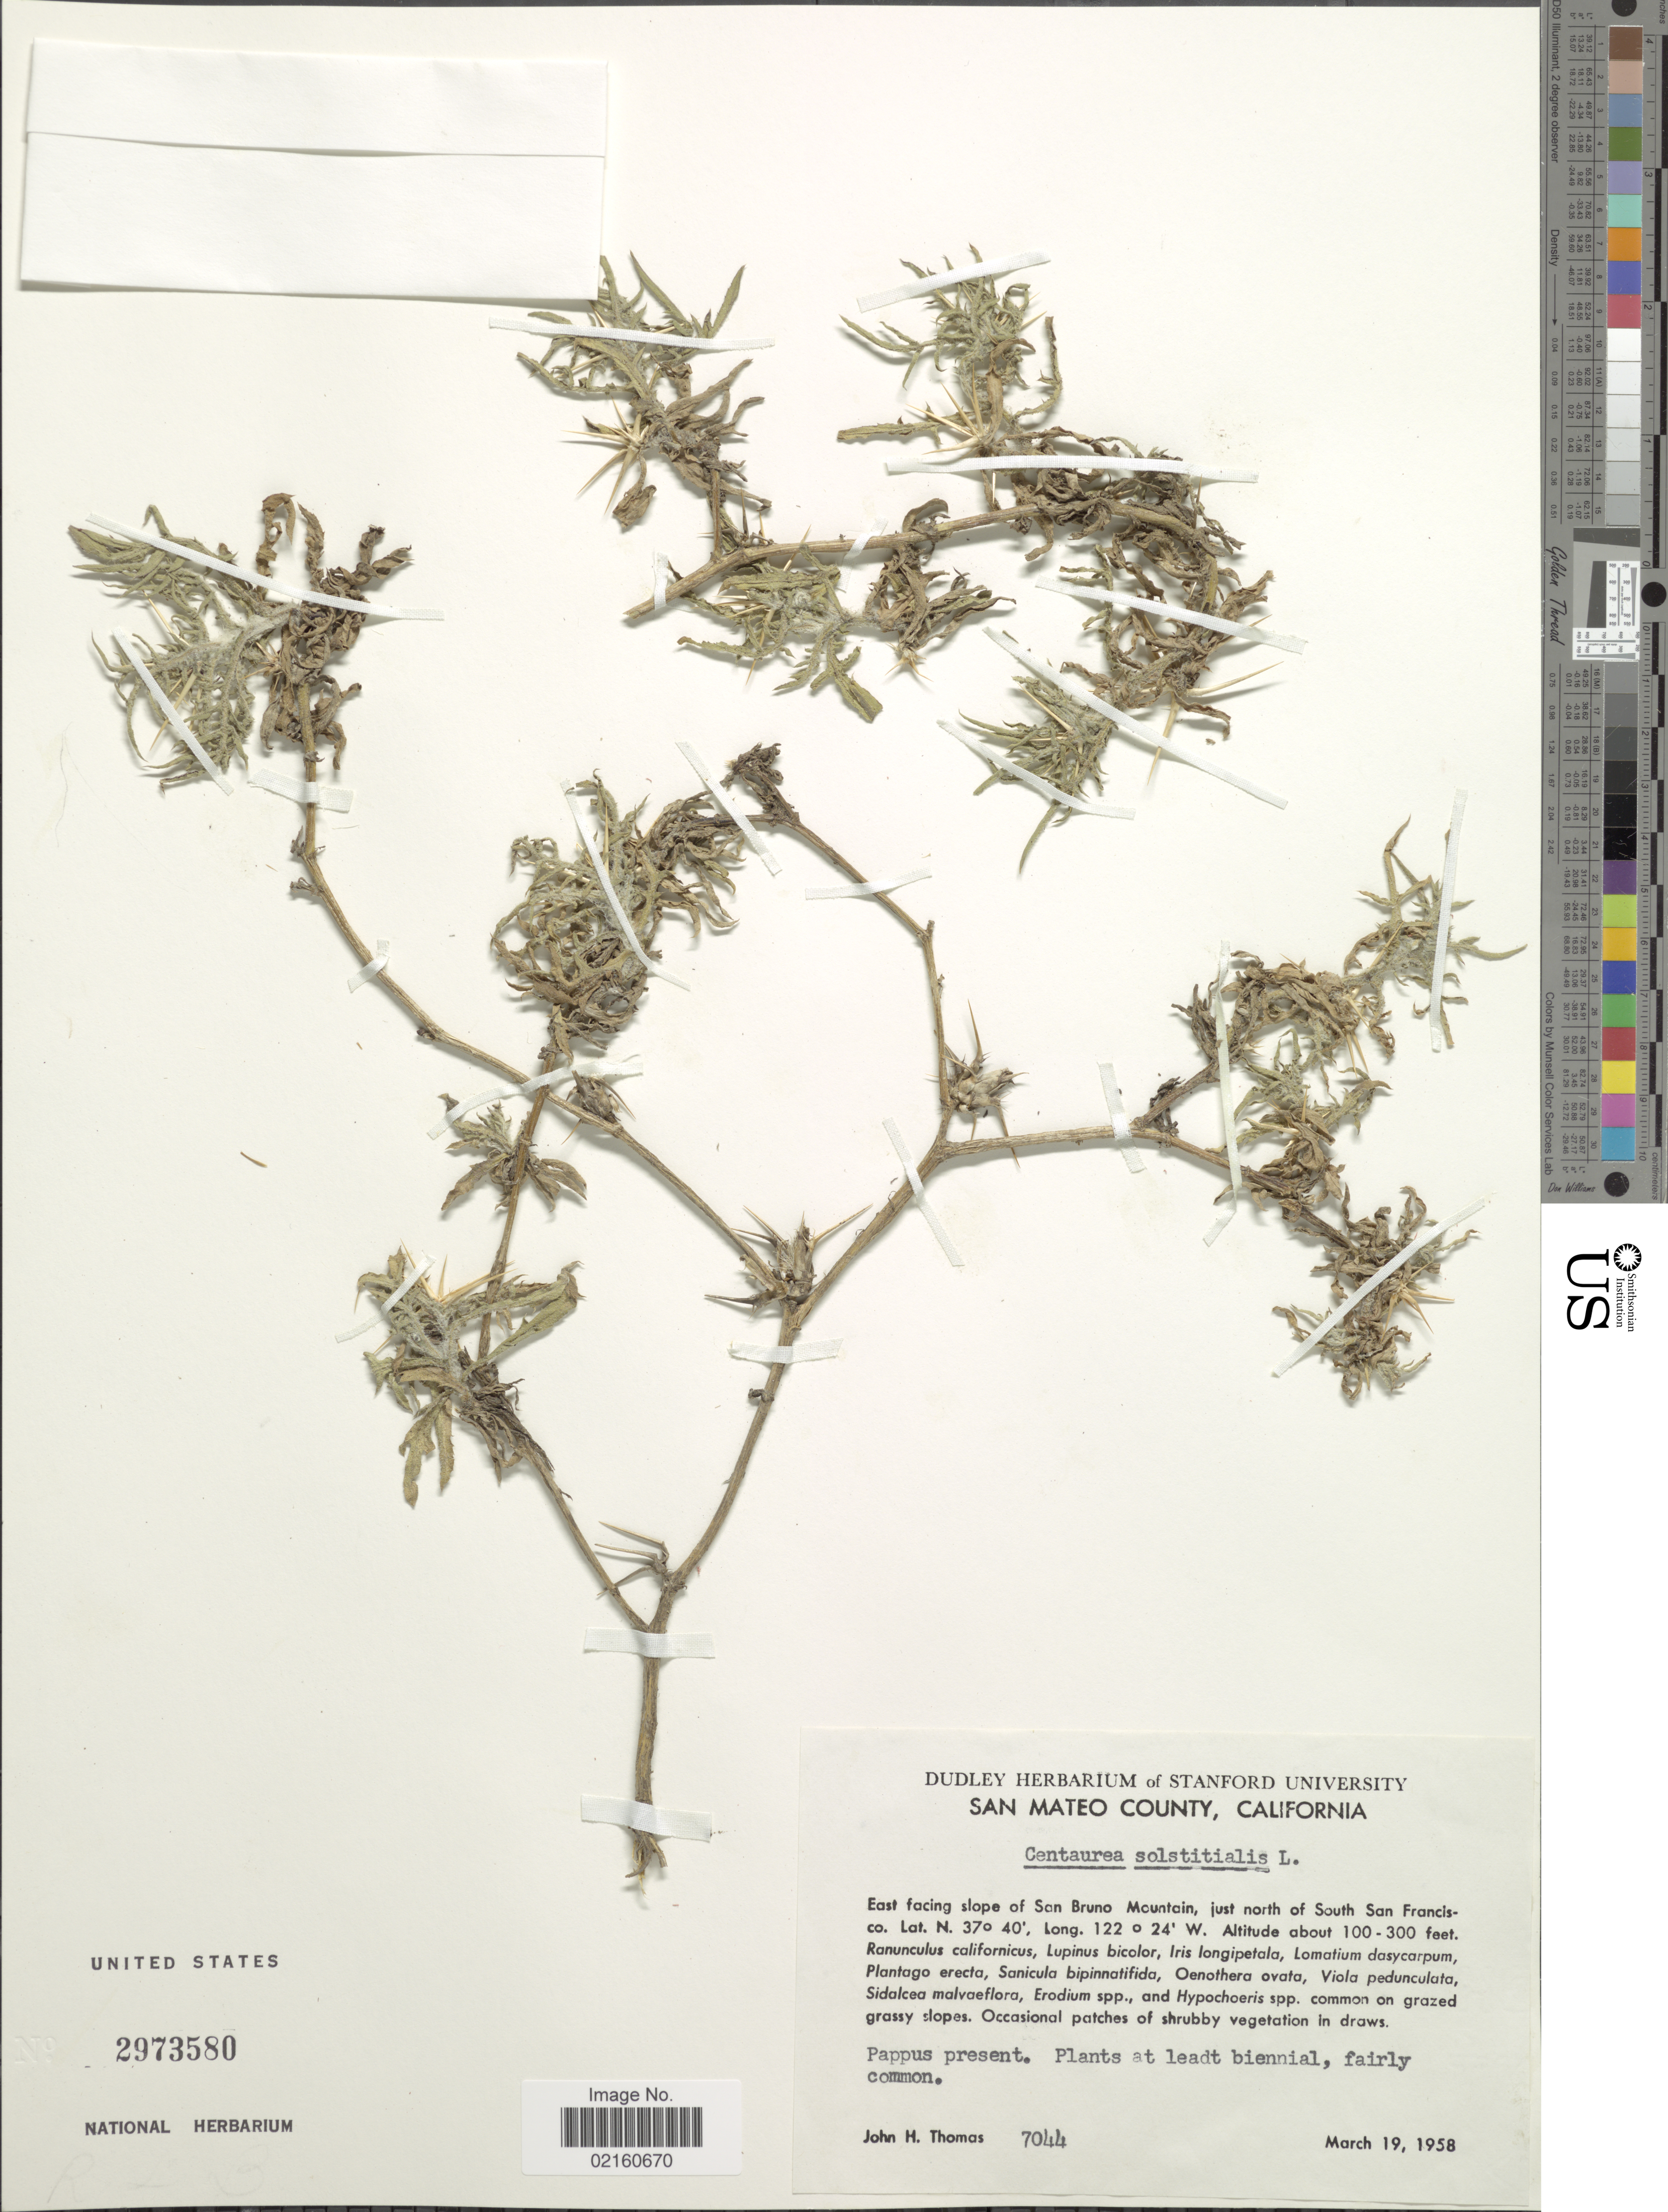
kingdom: Plantae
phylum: Tracheophyta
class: Magnoliopsida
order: Asterales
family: Asteraceae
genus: Centaurea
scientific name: Centaurea solstitialis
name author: L.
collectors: J. H. Thomas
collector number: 7044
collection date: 1958-03-19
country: United States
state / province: California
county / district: San Mateo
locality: San Mateo County, east facing slope of San Bruno Mountain, just north of South San Francisco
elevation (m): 30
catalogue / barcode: US 2973580